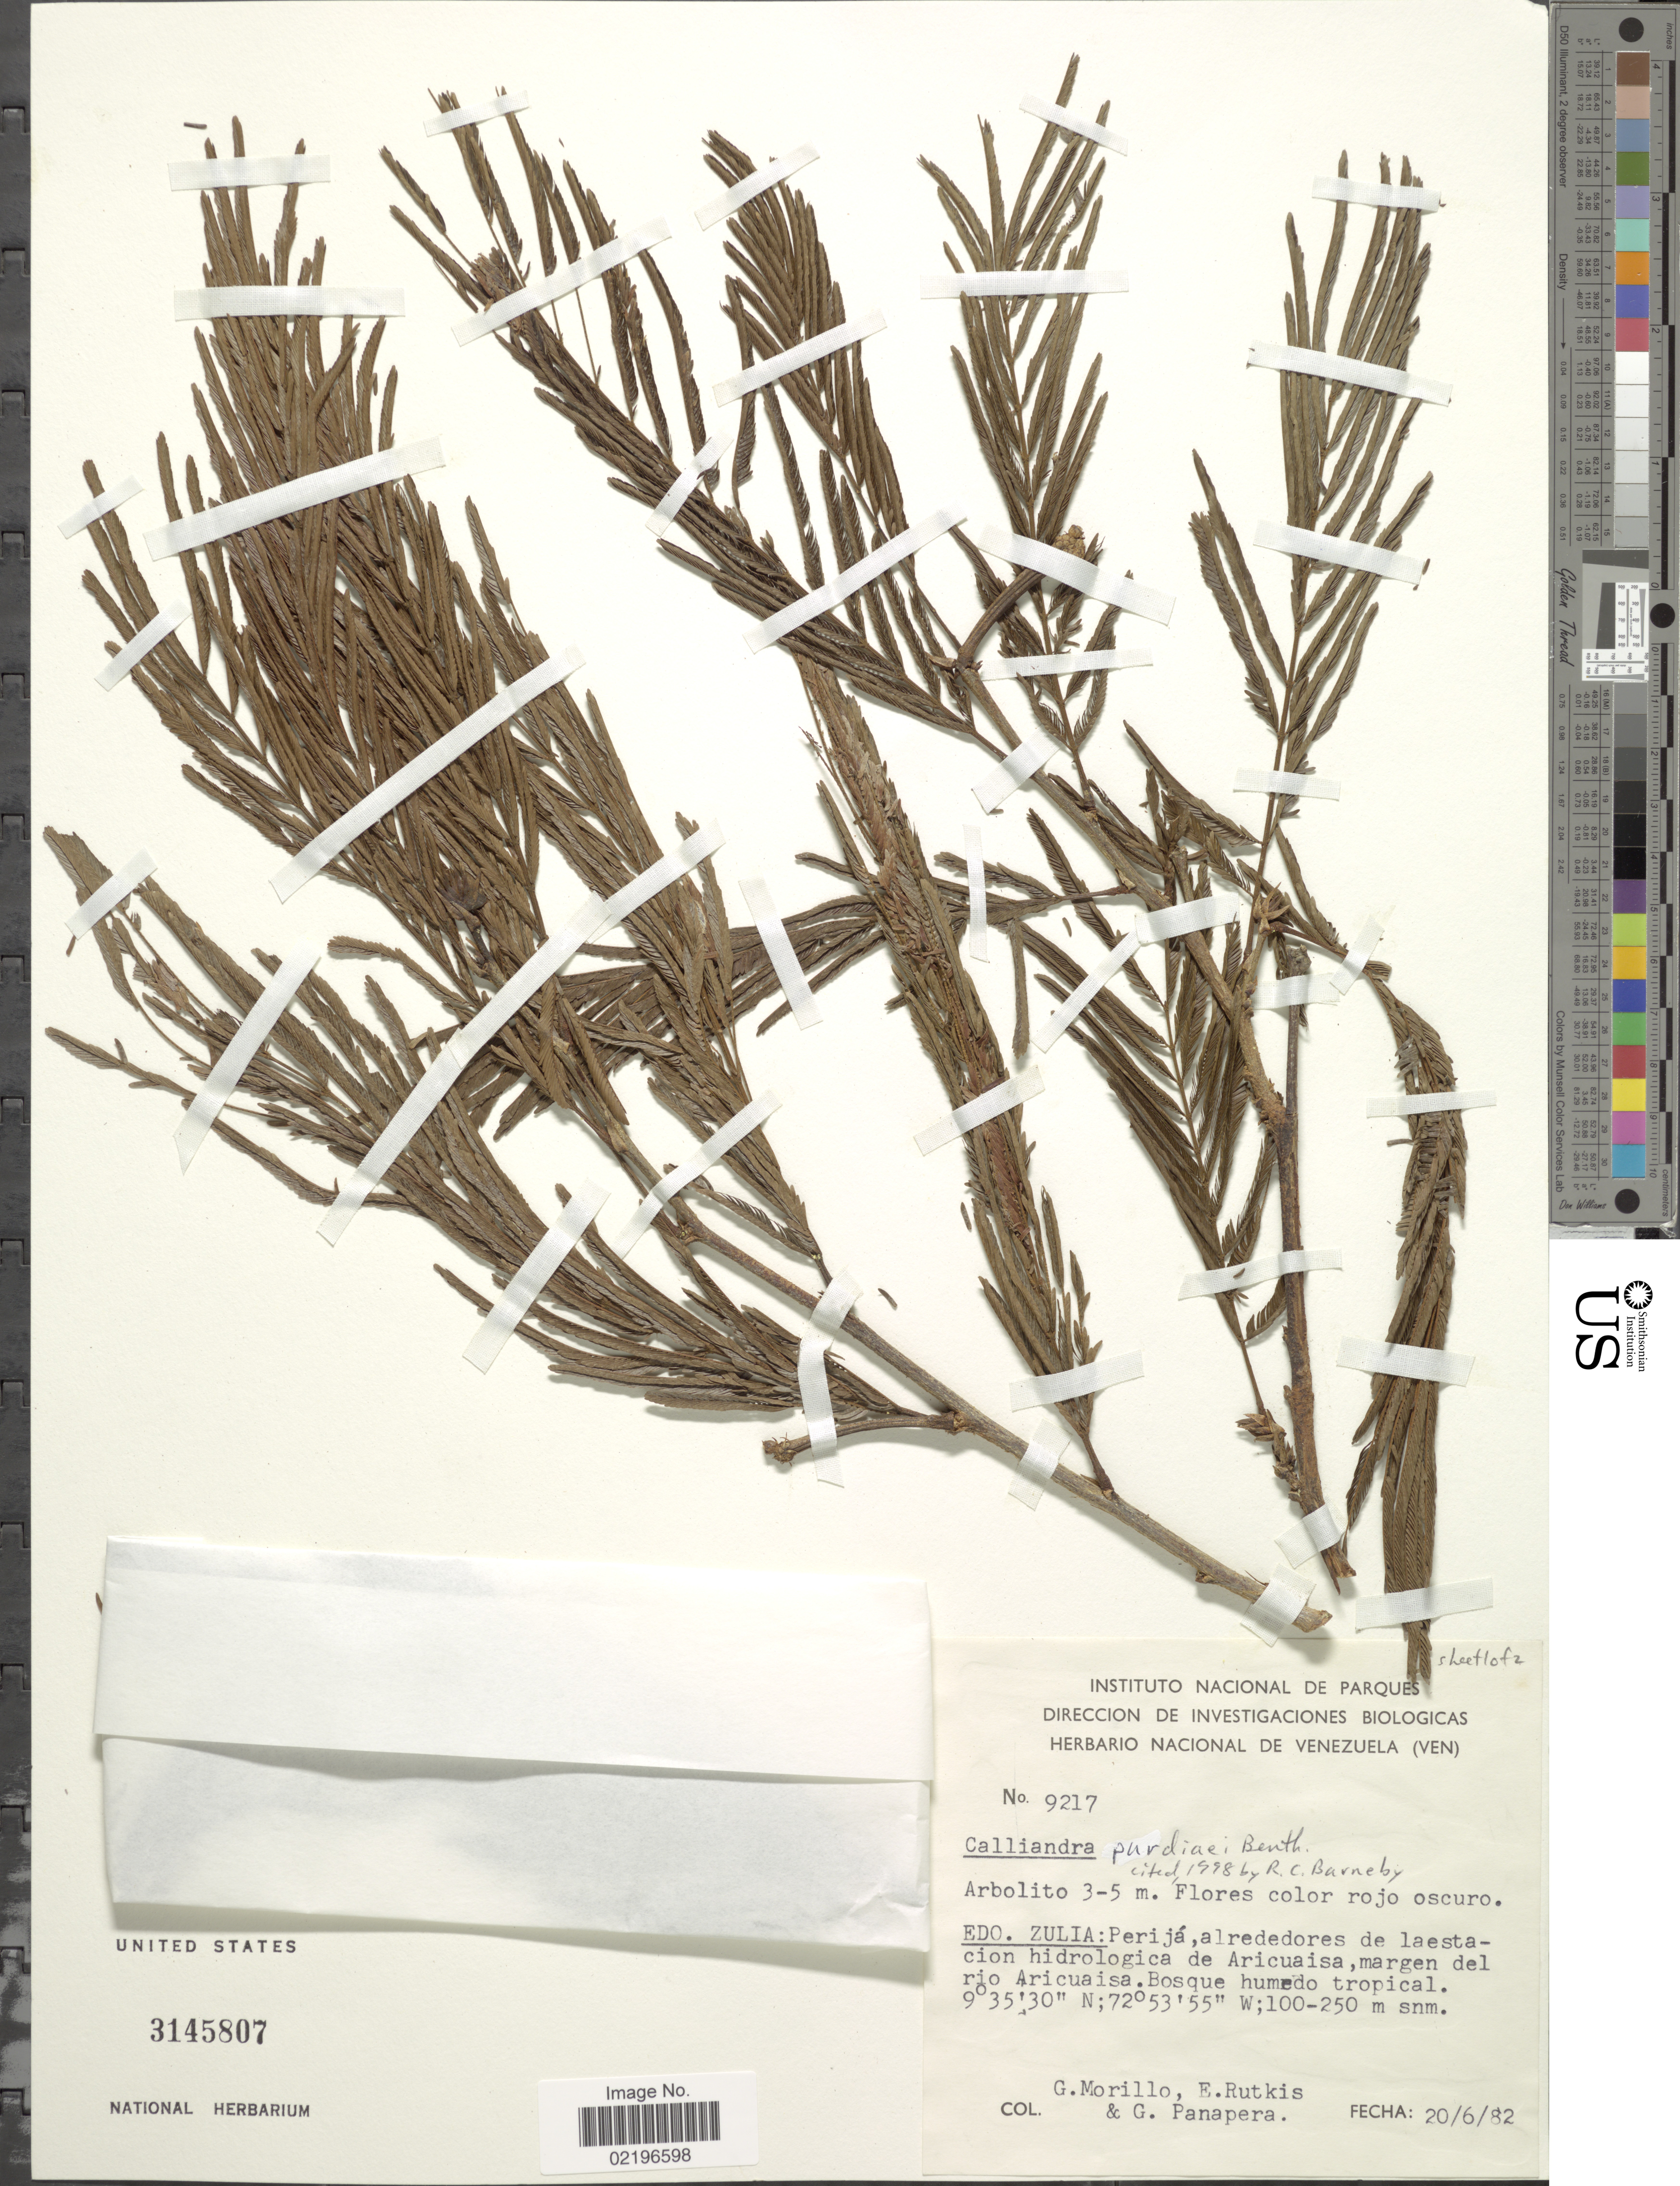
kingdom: Plantae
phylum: Tracheophyta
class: Magnoliopsida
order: Fabales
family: Fabaceae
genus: Calliandra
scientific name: Calliandra purdiaei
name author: Benth.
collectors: G. Morillo, E. Rutkis & G. Panapera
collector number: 9217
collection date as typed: Transcribed d/m/y: 20/6/82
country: Venezuela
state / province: Zulia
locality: Edo. Zulia: Perija, alrededores de laestacion hidrologica de Aricuasisa, margem del rio Aricuaisa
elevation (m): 100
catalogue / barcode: US 3145807